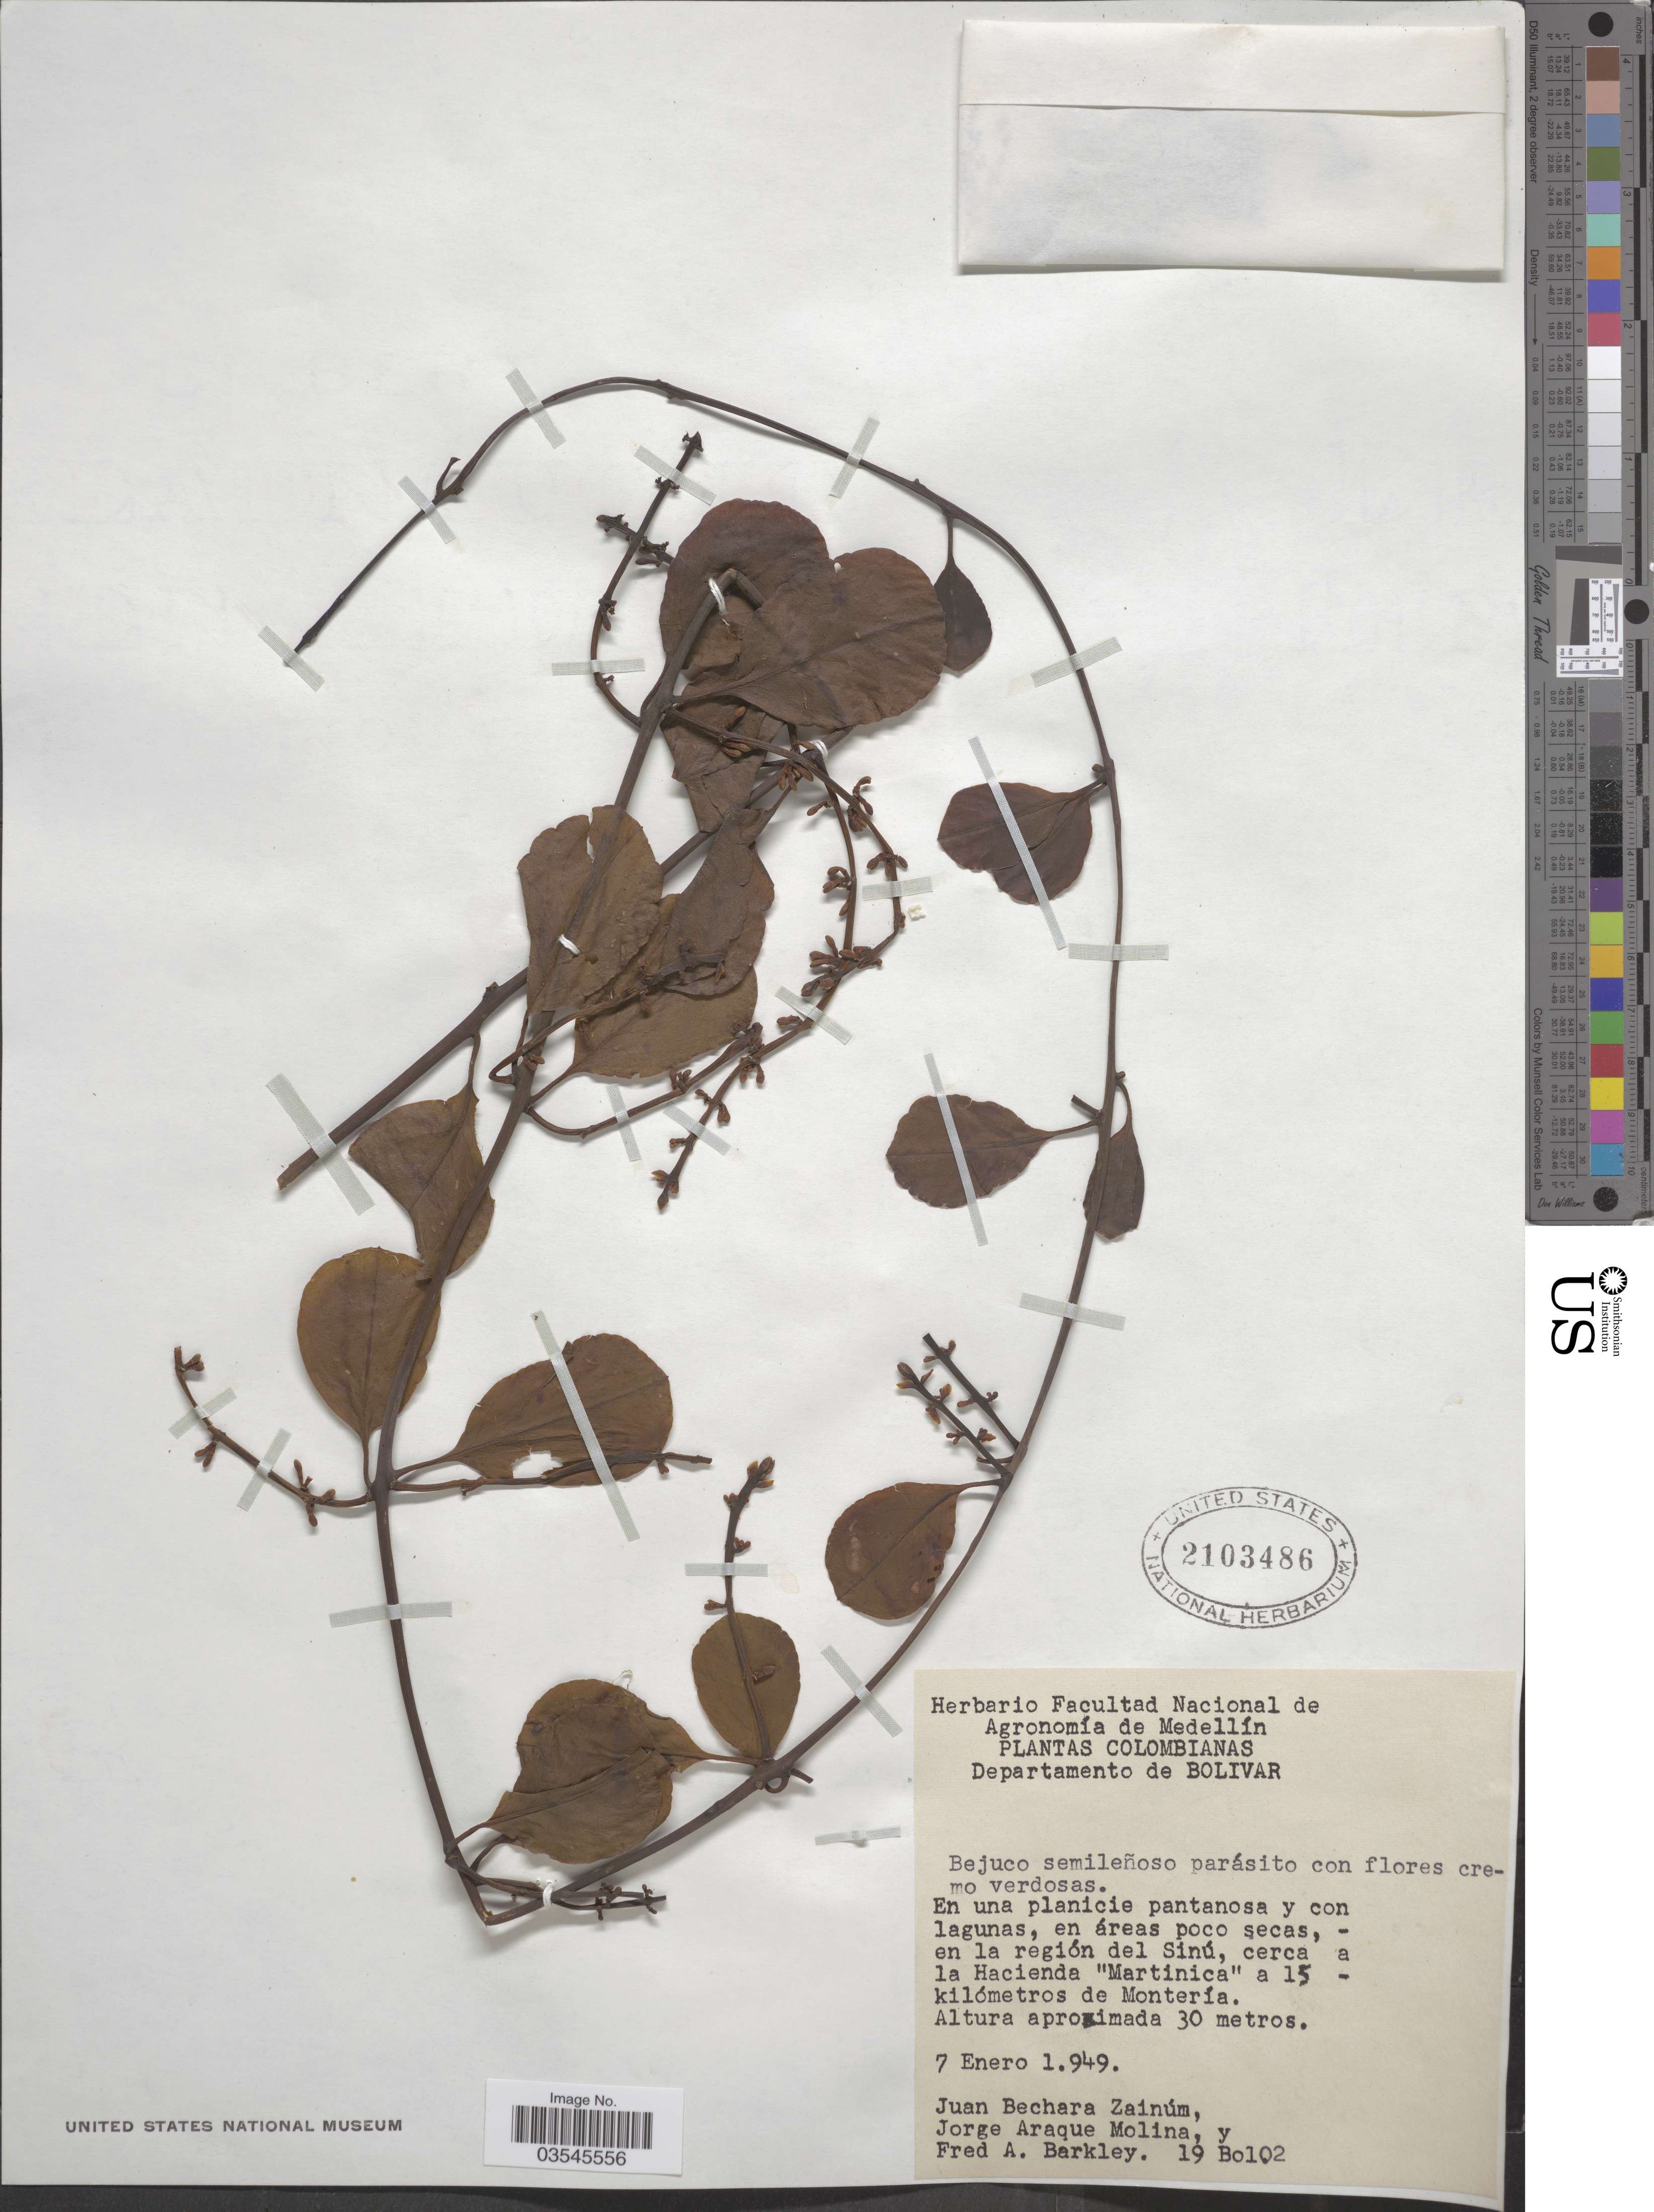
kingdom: Plantae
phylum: Tracheophyta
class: Magnoliopsida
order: Santalales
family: Loranthaceae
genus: Struthanthus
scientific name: Struthanthus sp.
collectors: J. Zainúm, J. Araque Molina & F. A. Barkley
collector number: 19Bo102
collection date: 1949-01-07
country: Colombia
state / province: Bolívar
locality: Departamento Bolivar. La región del Sinú, cerca a la Hacienda "Martinica" a 15 kilómetros de Montería.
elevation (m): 30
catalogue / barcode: US 2103486